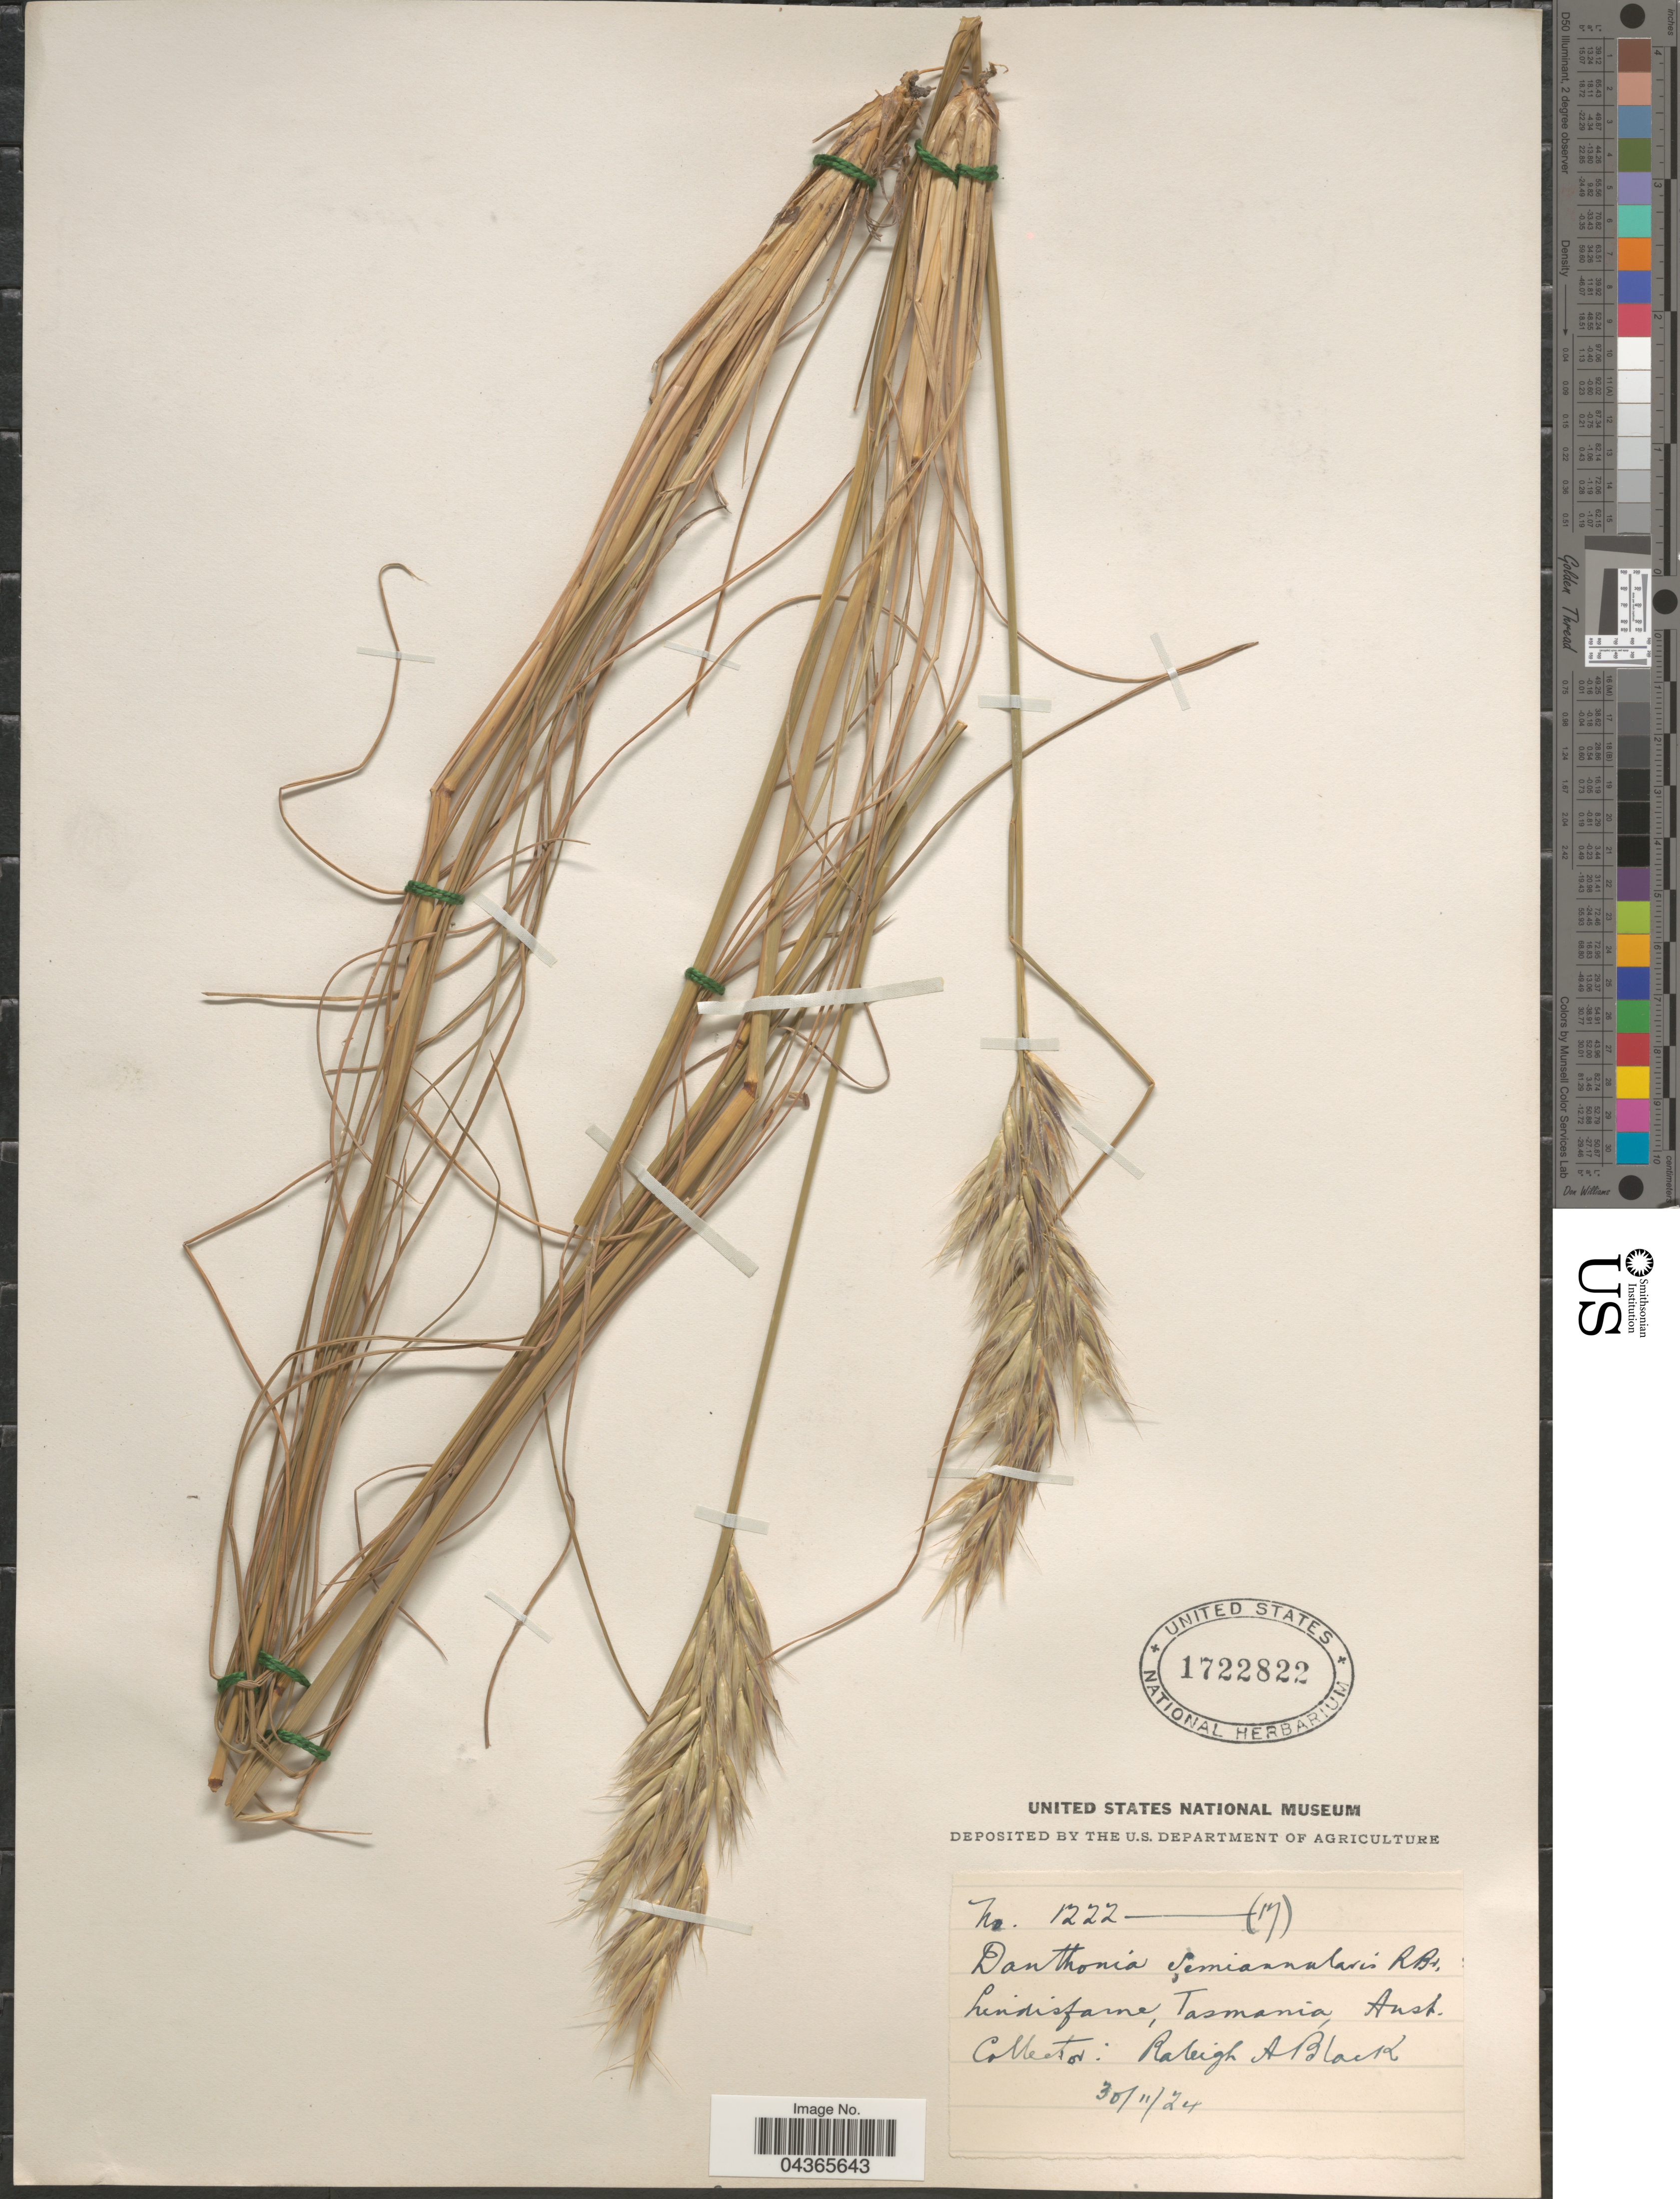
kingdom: Plantae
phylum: Tracheophyta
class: Liliopsida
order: Poales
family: Poaceae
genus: Rytidosperma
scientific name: Rytidosperma semiannulare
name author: (Labill.) Connor & Edgar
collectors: R. A. Black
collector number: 1222-(17)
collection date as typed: Transcribed d/m/y: 30/11/24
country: Australia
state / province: Tasmania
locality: Lindisfarne.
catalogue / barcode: US 1722822